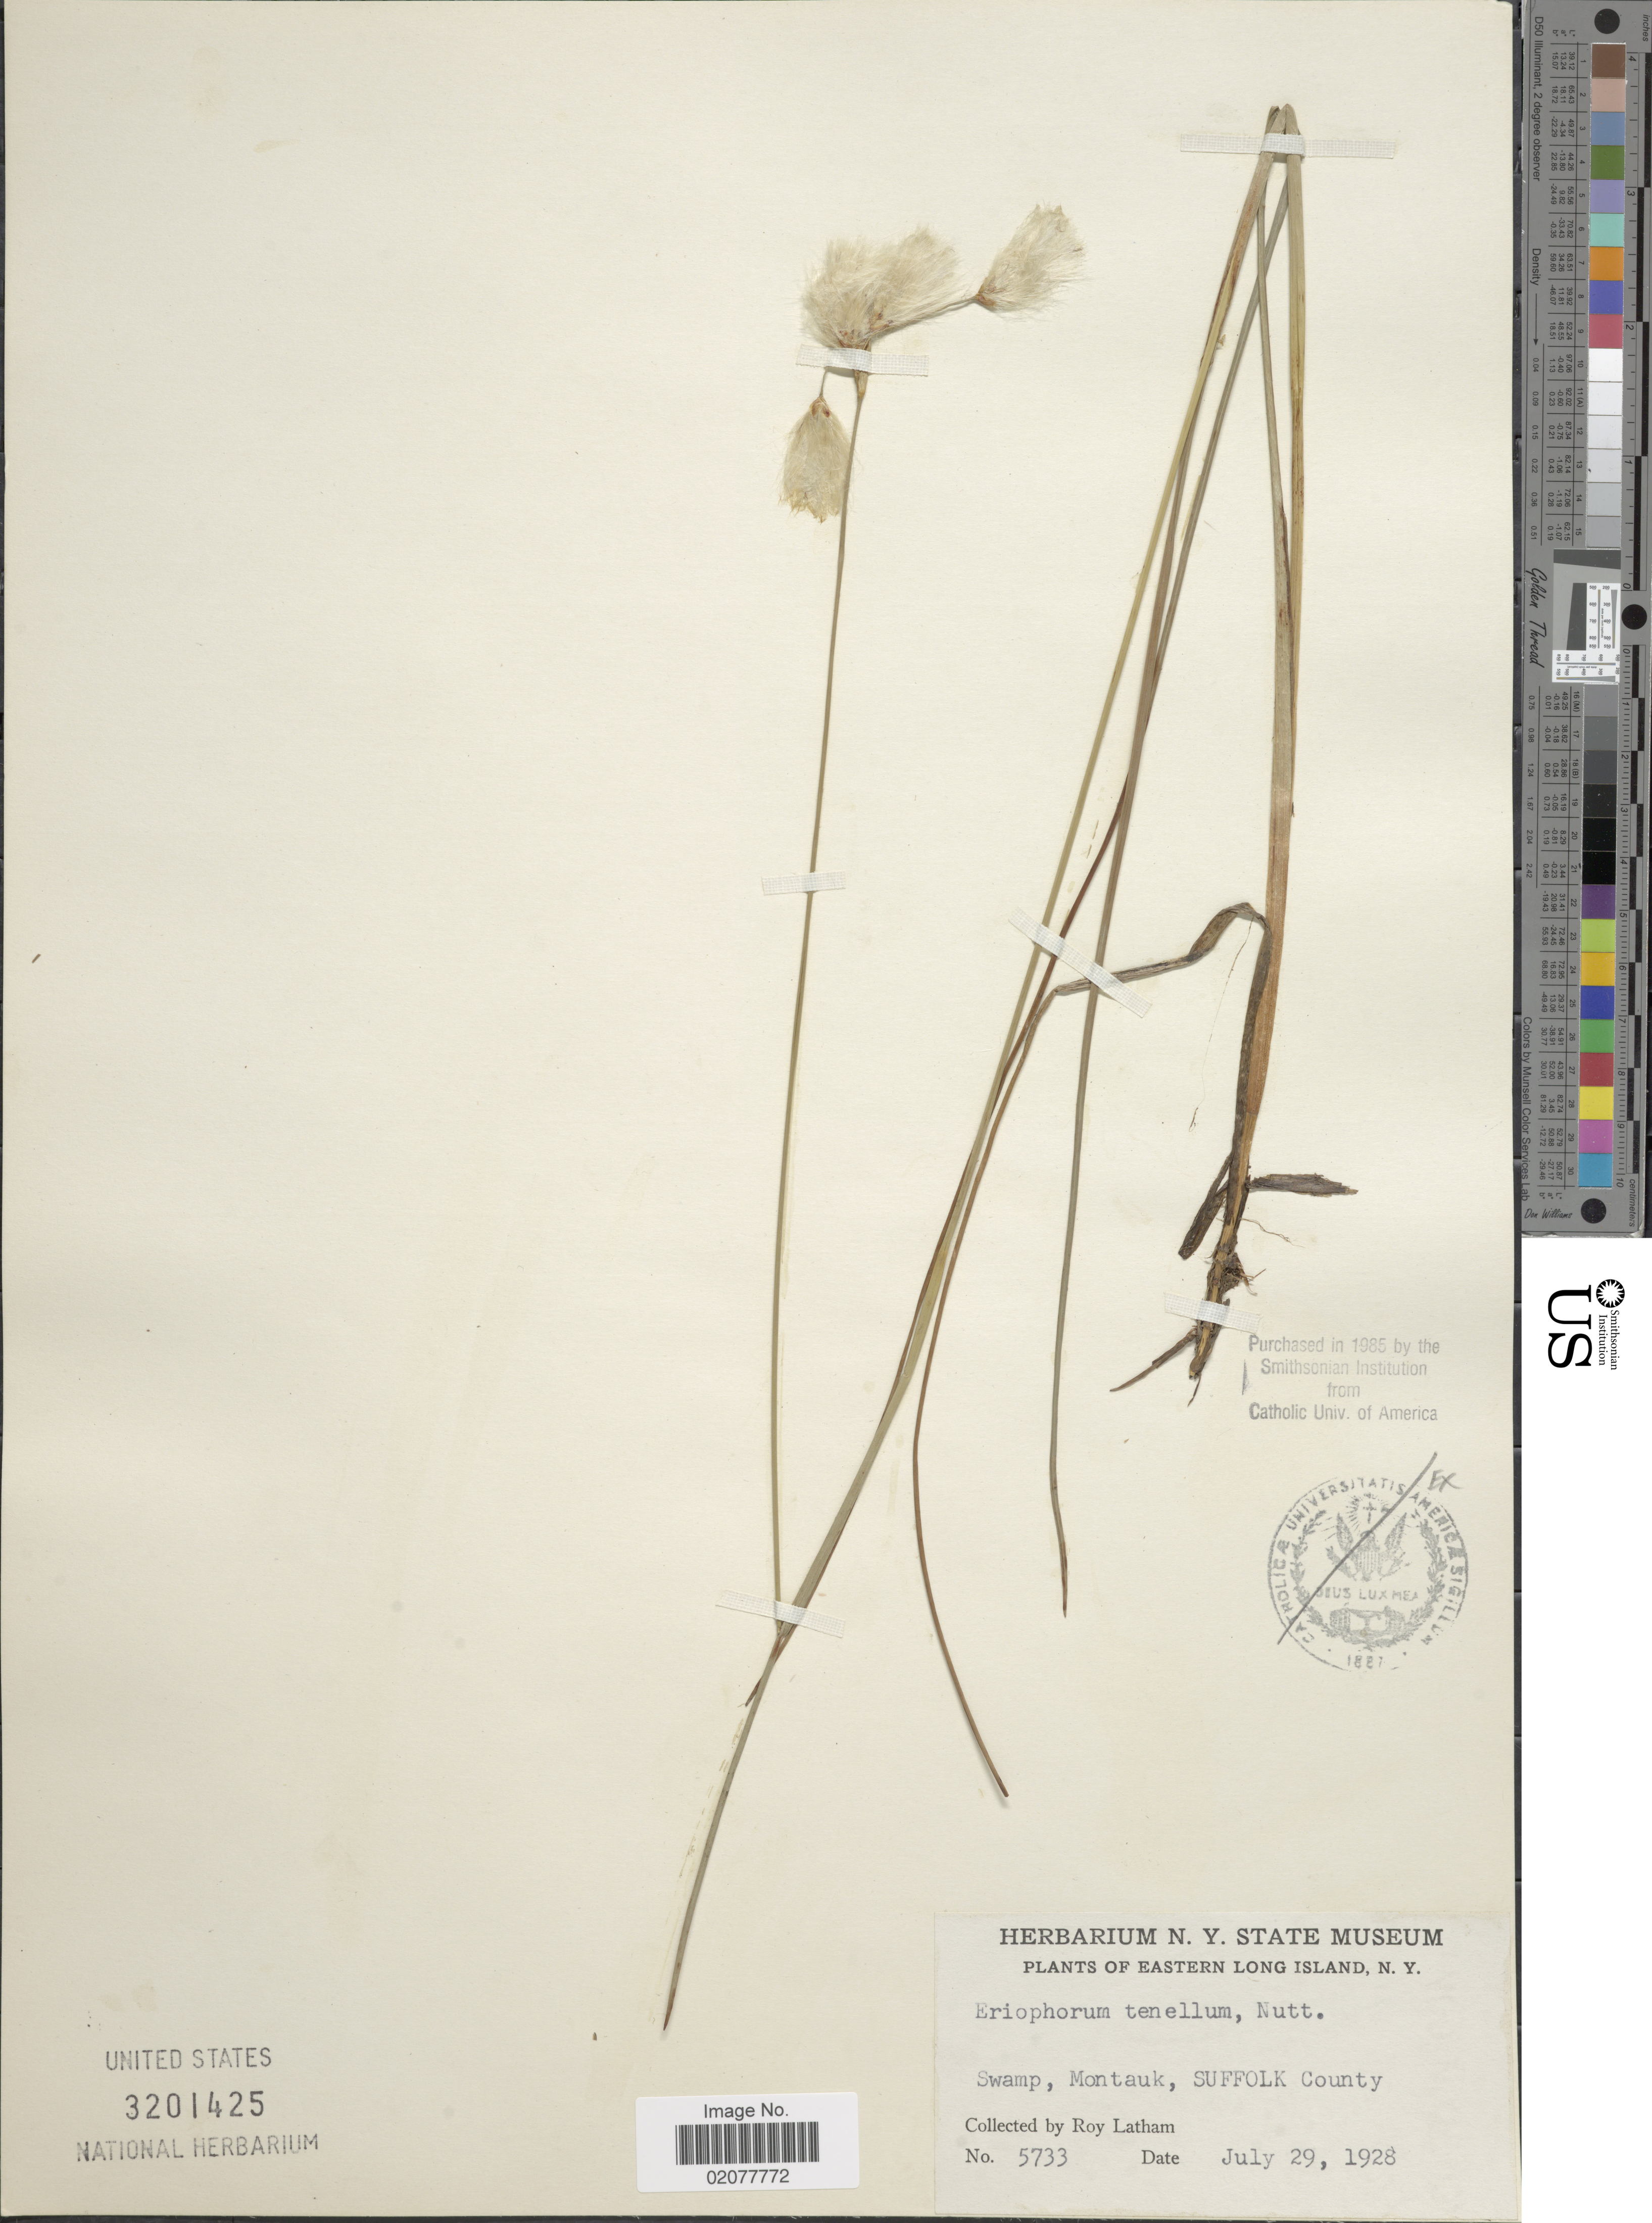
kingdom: Plantae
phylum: Tracheophyta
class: Liliopsida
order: Poales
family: Cyperaceae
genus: Eriophorum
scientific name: Eriophorum tenellum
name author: Nutt.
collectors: R. Latham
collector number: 5733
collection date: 1928-07-29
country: United States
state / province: New York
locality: Eastern Long Island, N.Y. Swamp, Montauk, Suffolk County.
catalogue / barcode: US 3201425